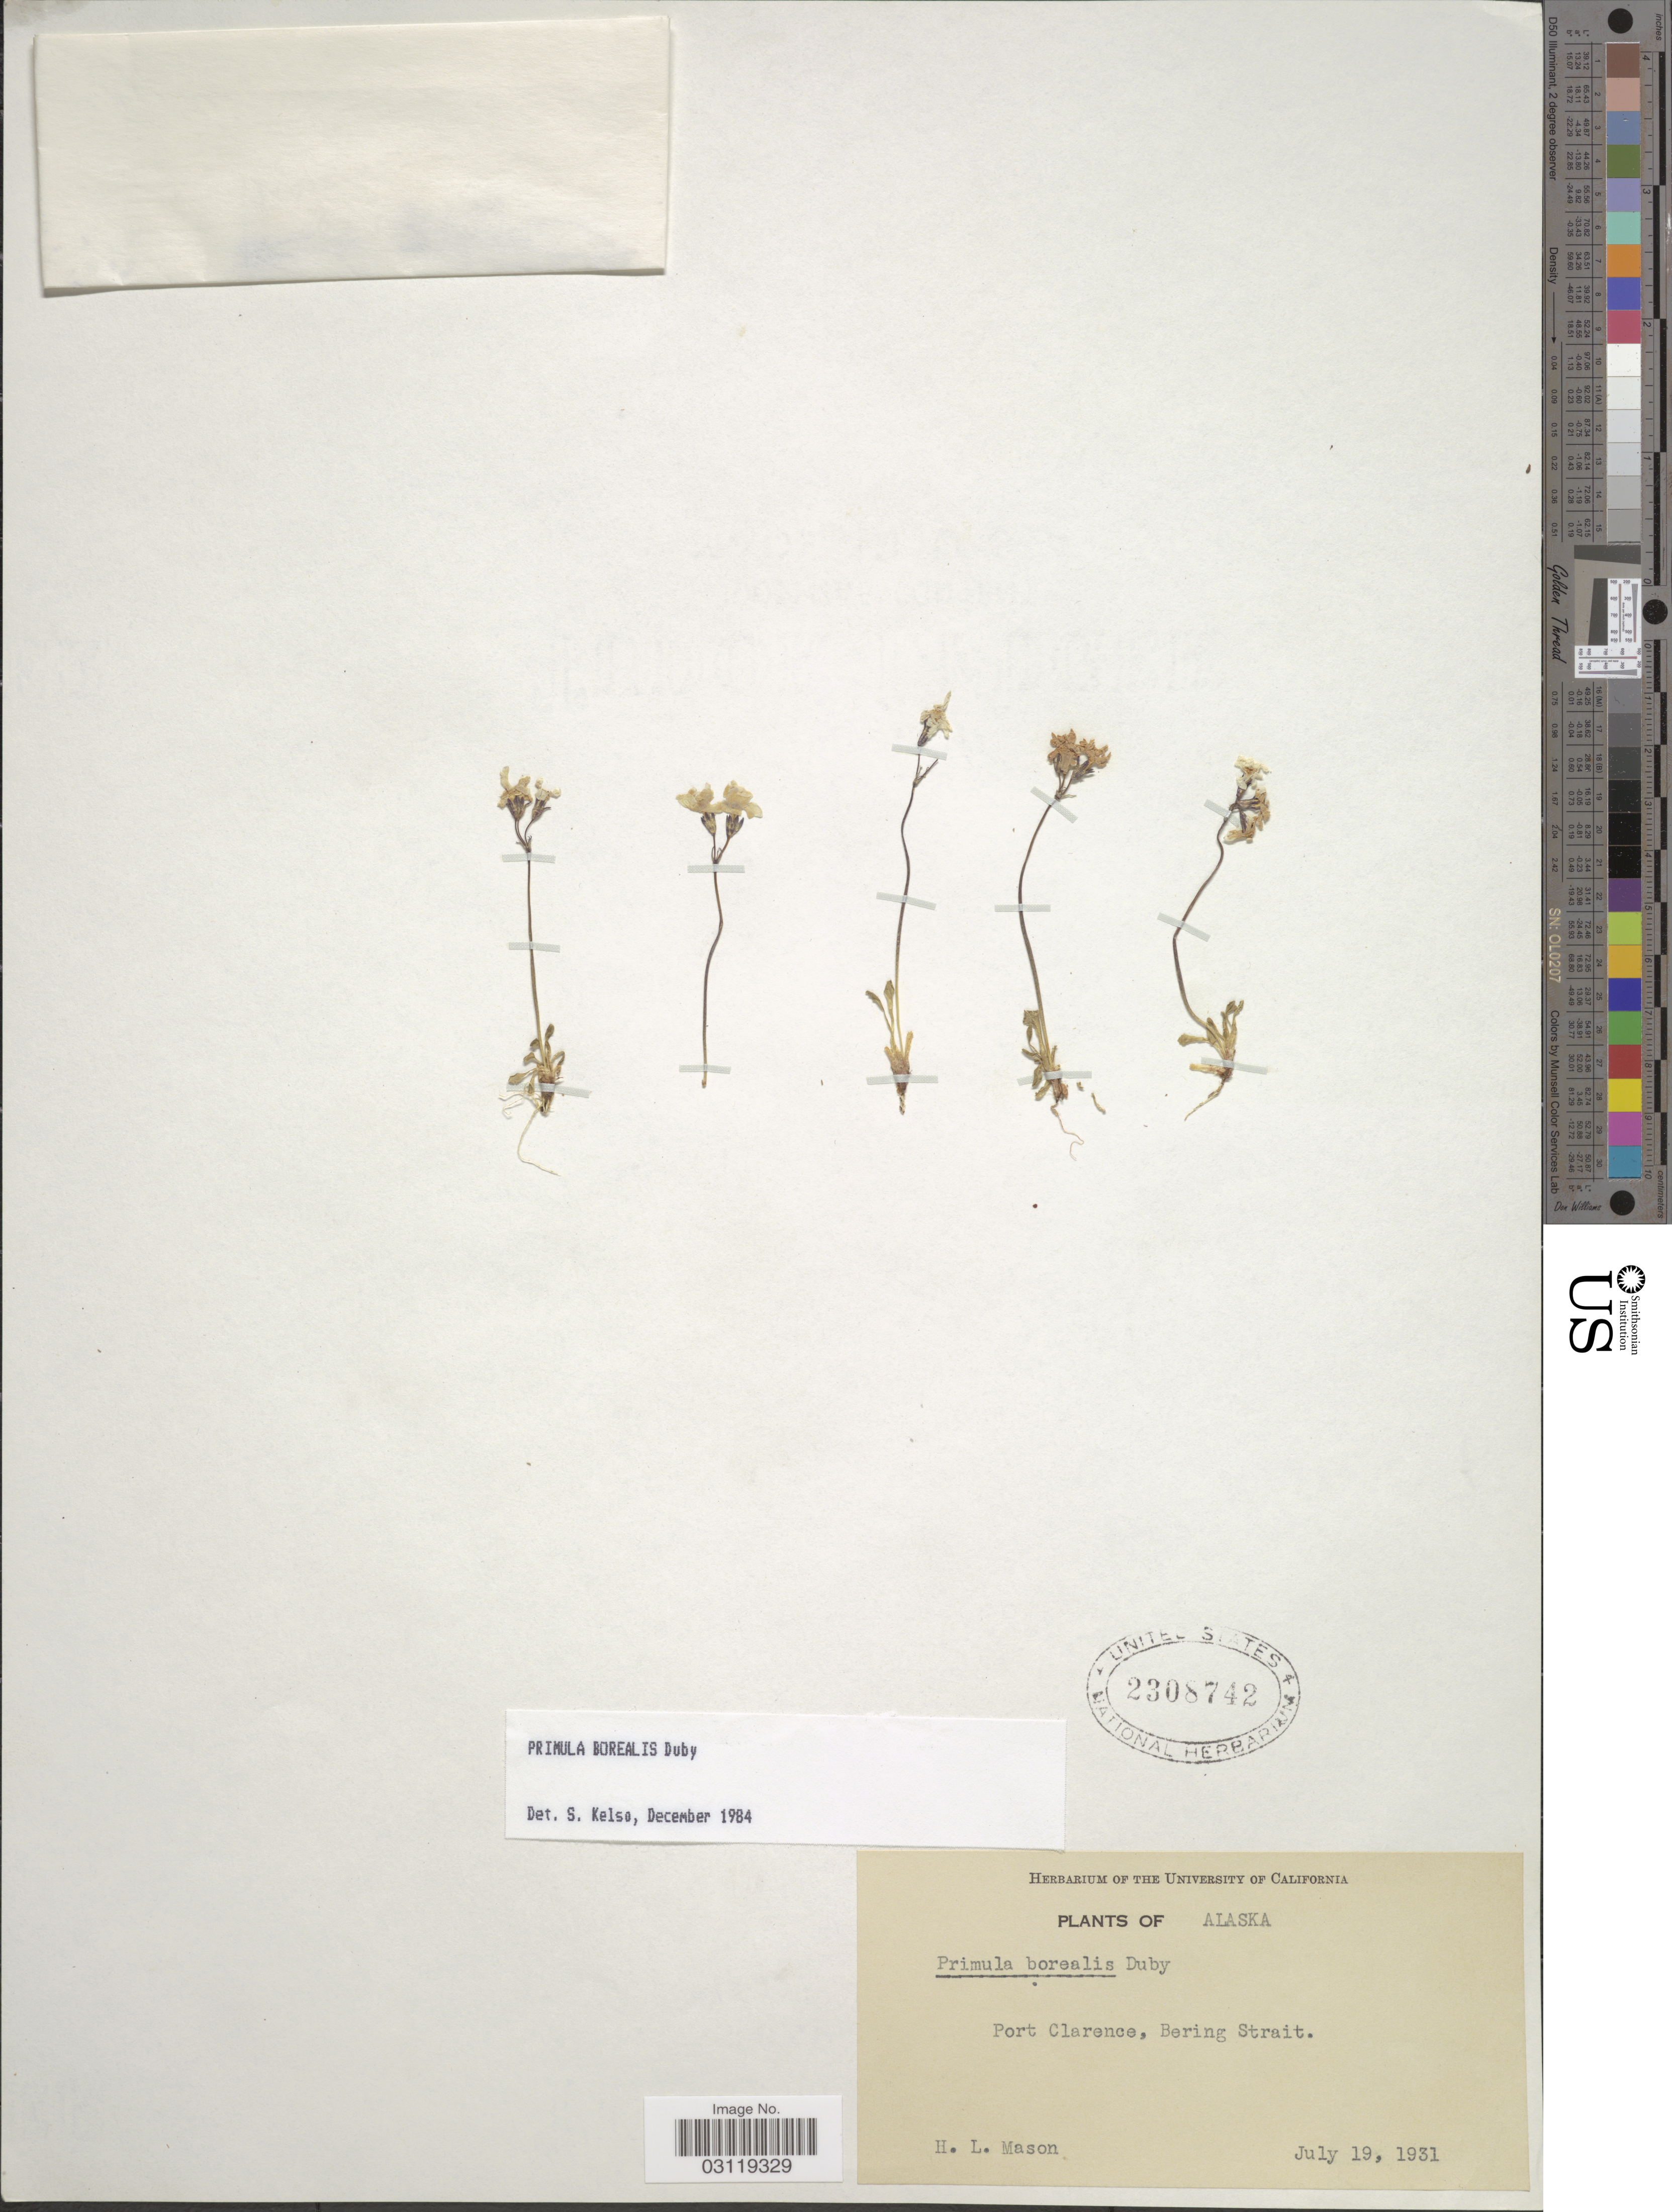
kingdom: Plantae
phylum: Tracheophyta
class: Magnoliopsida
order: Ericales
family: Primulaceae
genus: Primula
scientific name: Primula borealis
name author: Duby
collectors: H. L. Mason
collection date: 1931-07-19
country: United States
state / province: Alaska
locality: Port Clarence, Bering Strait.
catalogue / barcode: US 2308742